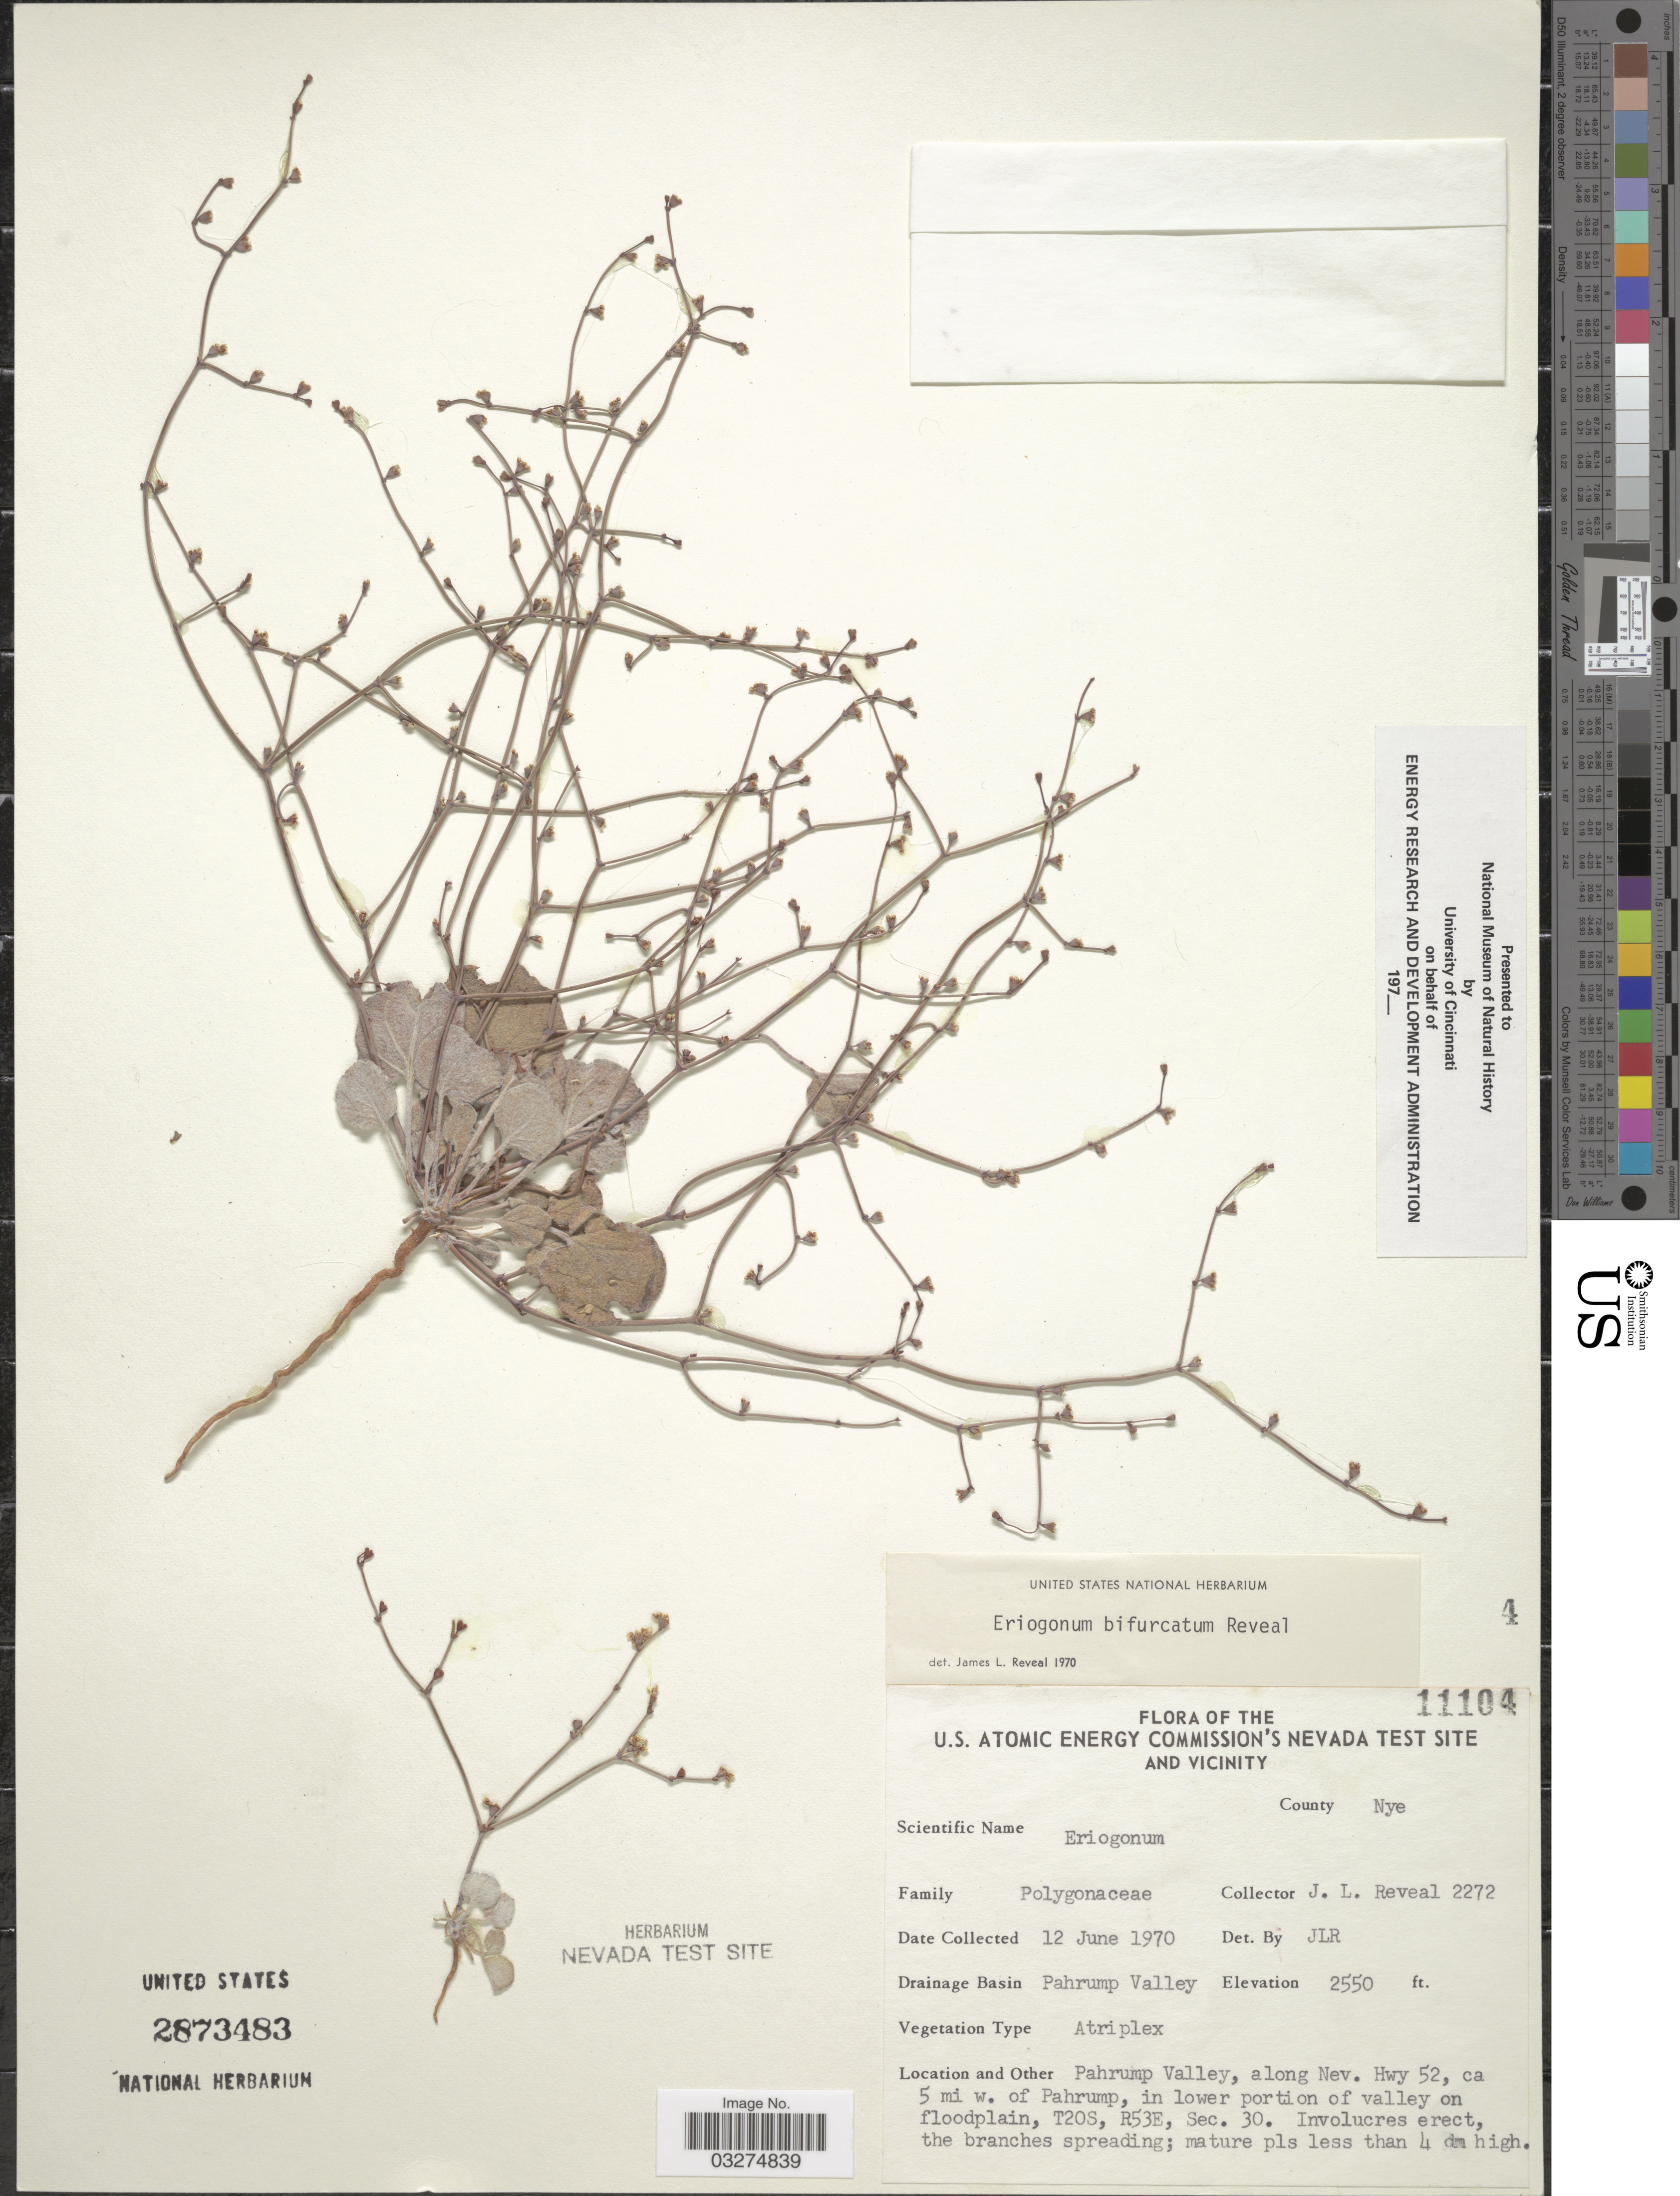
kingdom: Plantae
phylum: Tracheophyta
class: Magnoliopsida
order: Caryophyllales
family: Polygonaceae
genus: Eriogonum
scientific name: Eriogonum bifurcatum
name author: Reveal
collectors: J. L. Reveal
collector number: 11104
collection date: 1970-06-12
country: United States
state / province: Nevada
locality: U.S. Atomic Energy Commission's Nevada Test Site and Vicinity. County Nye. Drainage Basin Pahrump Valley. Pahrump Valley, along Nev. Hwy 52, ca 5 mi w. of Pahrump, in lower portion of valley on floodplain, T20S, R53E, Sec. 30.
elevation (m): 777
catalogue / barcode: US 2873483